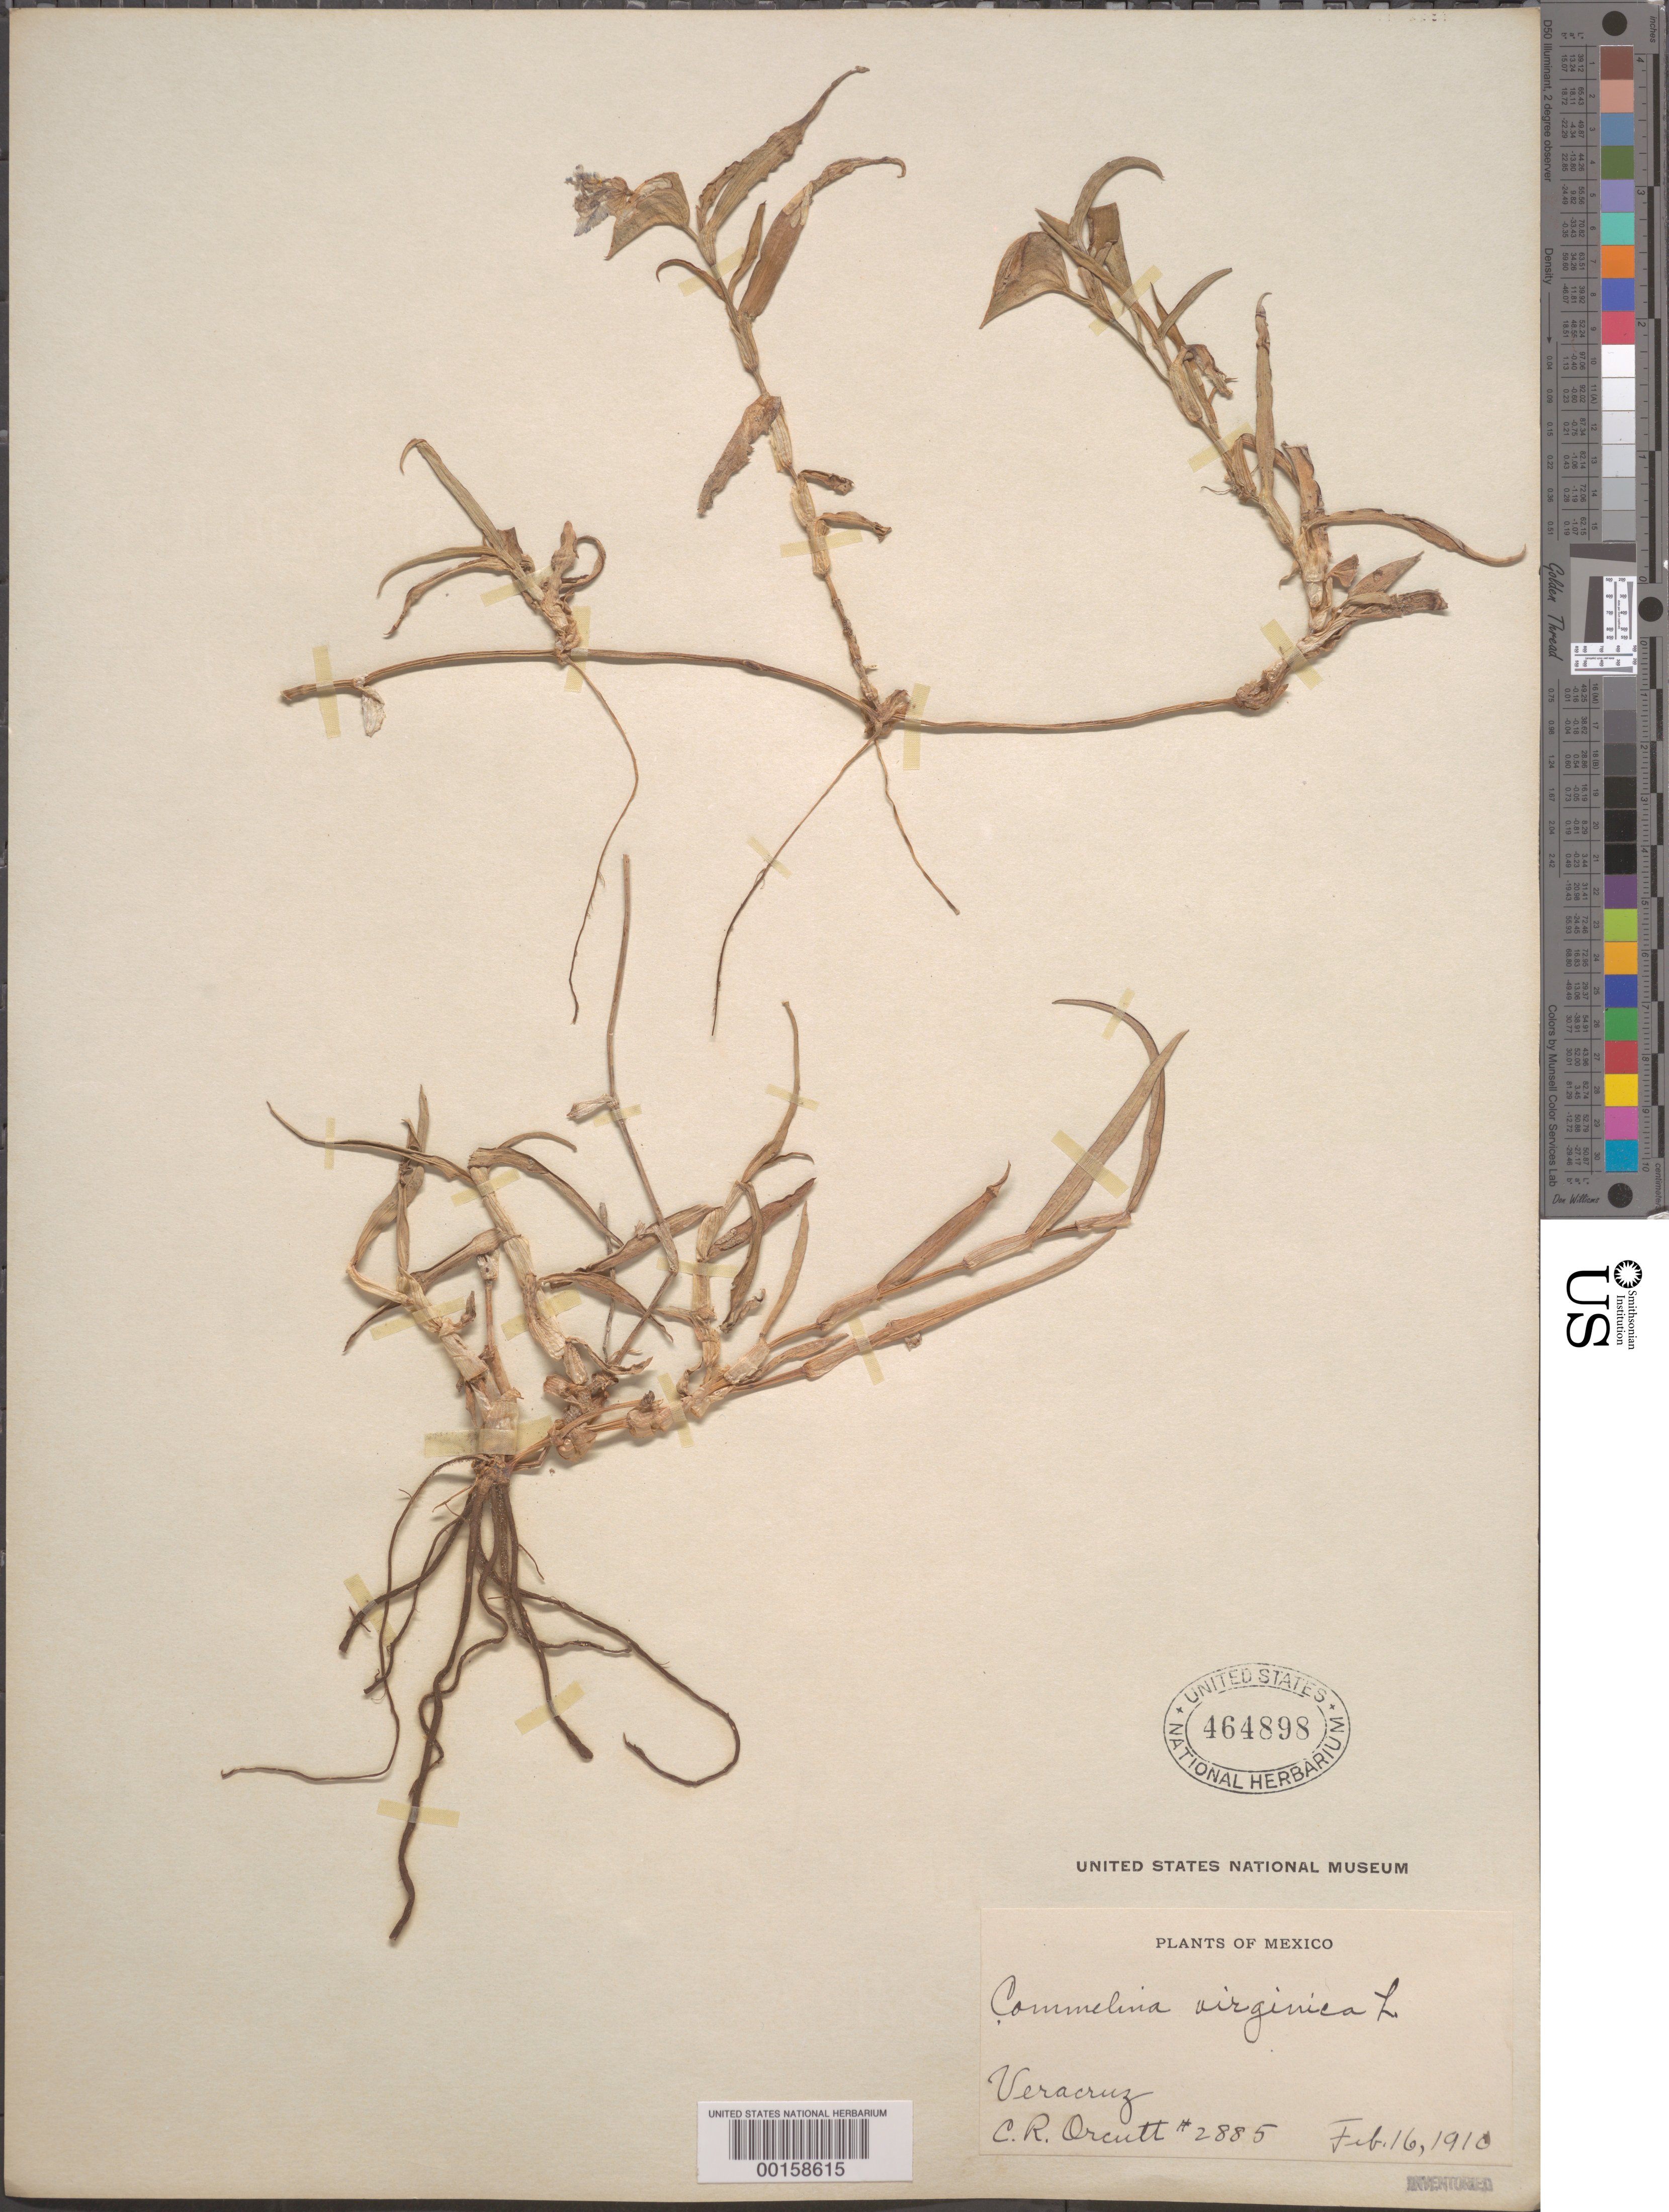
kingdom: Plantae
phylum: Tracheophyta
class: Liliopsida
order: Commelinales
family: Commelinaceae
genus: Commelina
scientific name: Commelina erecta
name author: L.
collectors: C. R. Orcutt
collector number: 2885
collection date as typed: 16 Feb 1910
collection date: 1910-02-16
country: Mexico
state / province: Veracruz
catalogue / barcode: US 464898